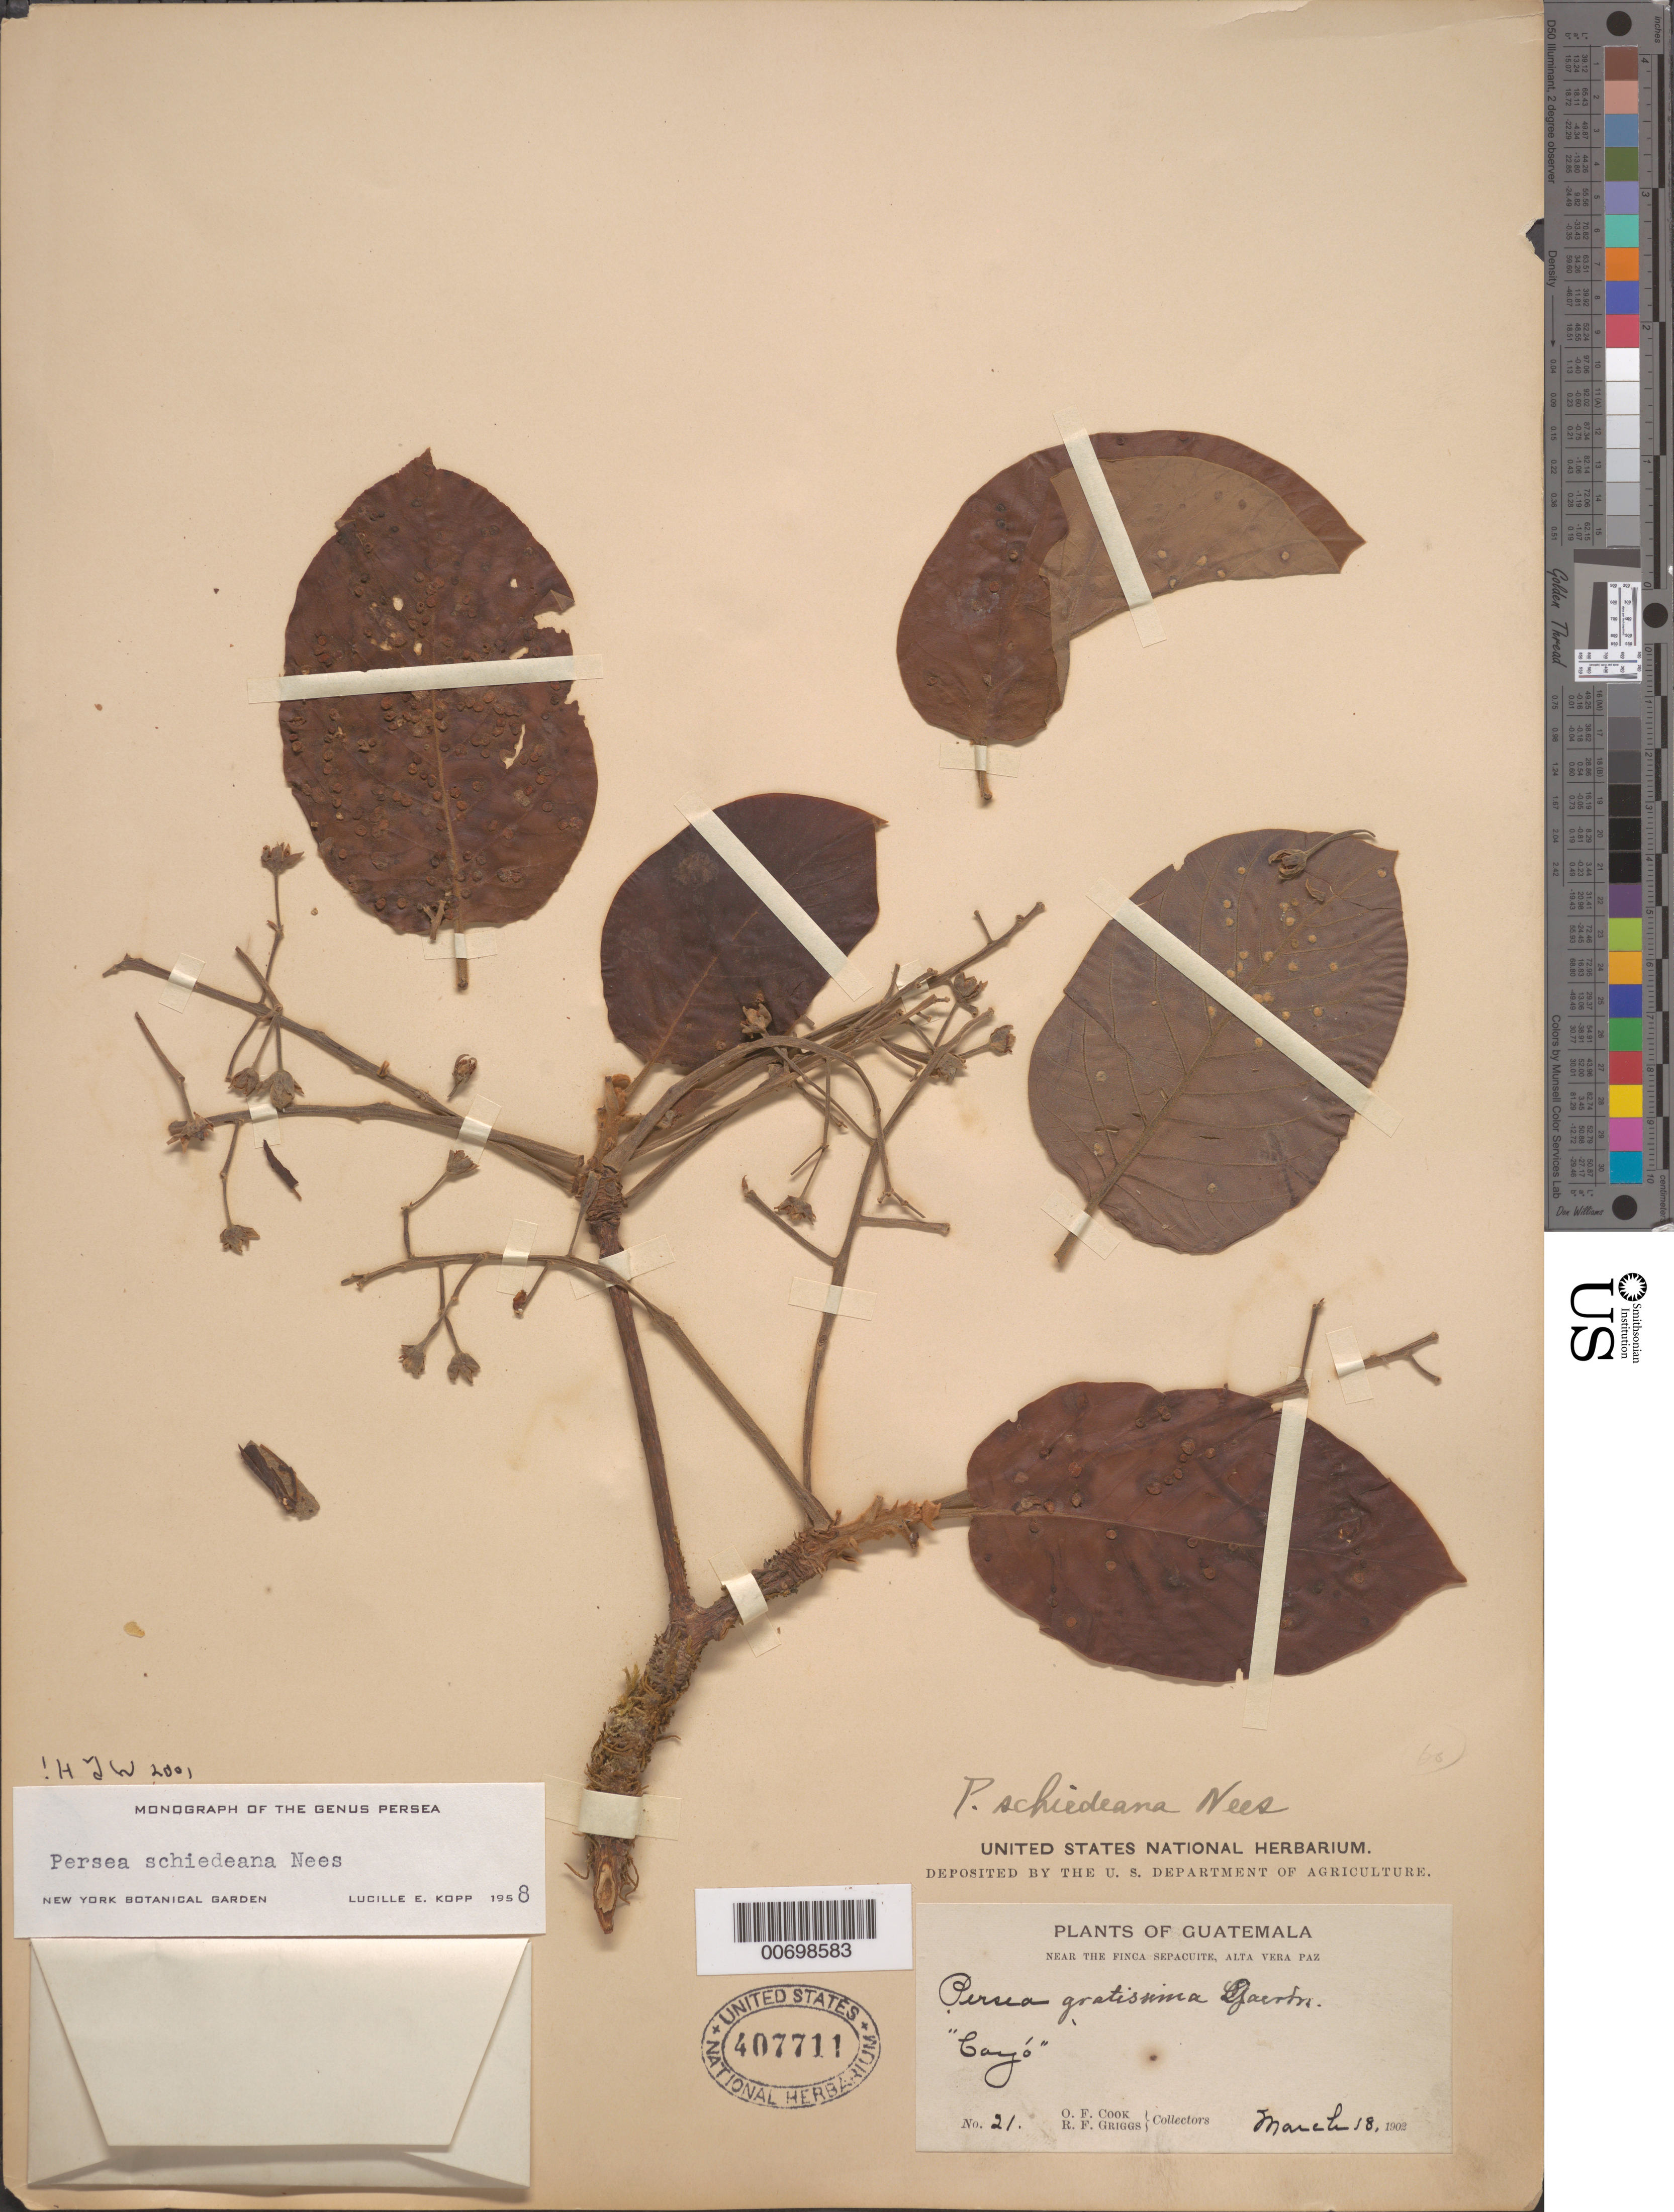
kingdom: Plantae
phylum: Tracheophyta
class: Magnoliopsida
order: Laurales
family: Lauraceae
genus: Persea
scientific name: Persea schiediana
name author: Nees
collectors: O. F. Cook & R. F. Griggs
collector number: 21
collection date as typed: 18 Mar 1902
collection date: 1902-03-18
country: Guatemala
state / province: Alta Verapaz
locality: Near the Finca Sepacuite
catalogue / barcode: US 407711